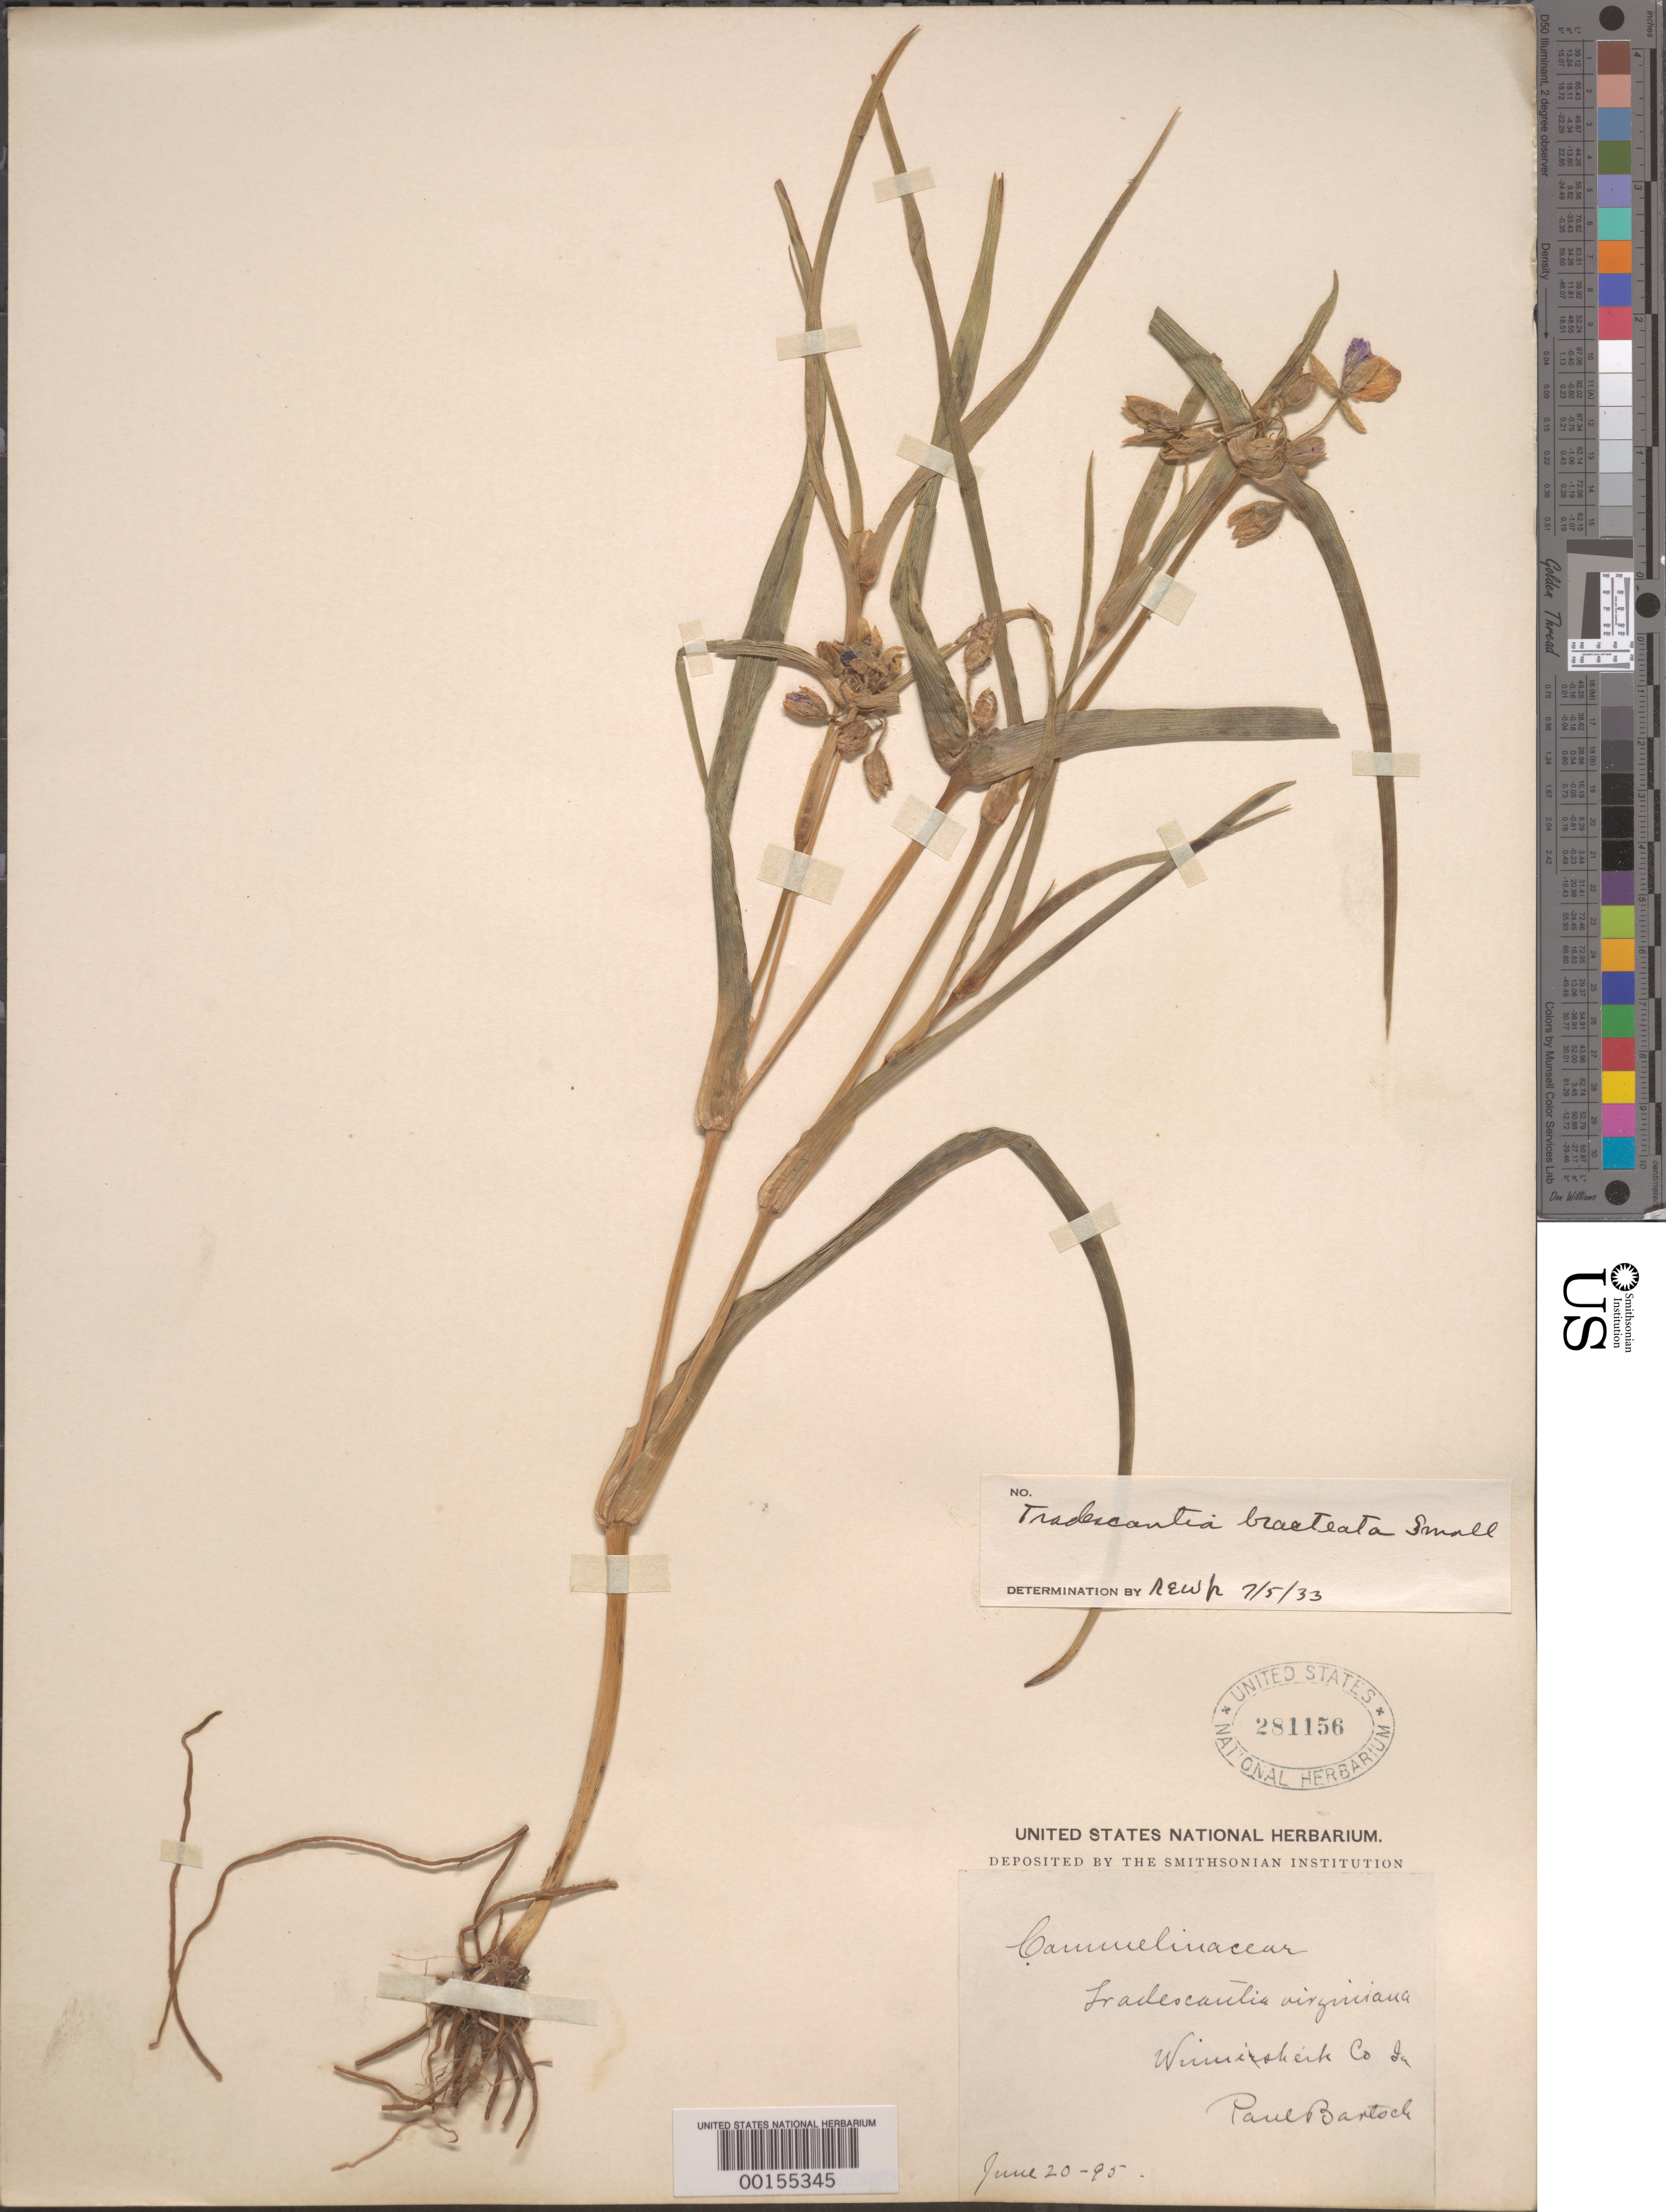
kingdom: Plantae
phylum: Tracheophyta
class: Liliopsida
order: Commelinales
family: Commelinaceae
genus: Tradescantia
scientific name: Tradescantia bracteata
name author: Small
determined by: REW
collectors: P. Bartsch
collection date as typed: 20 Jun 1895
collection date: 1895-06-20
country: United States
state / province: Iowa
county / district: Winneshiek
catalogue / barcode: US 281156